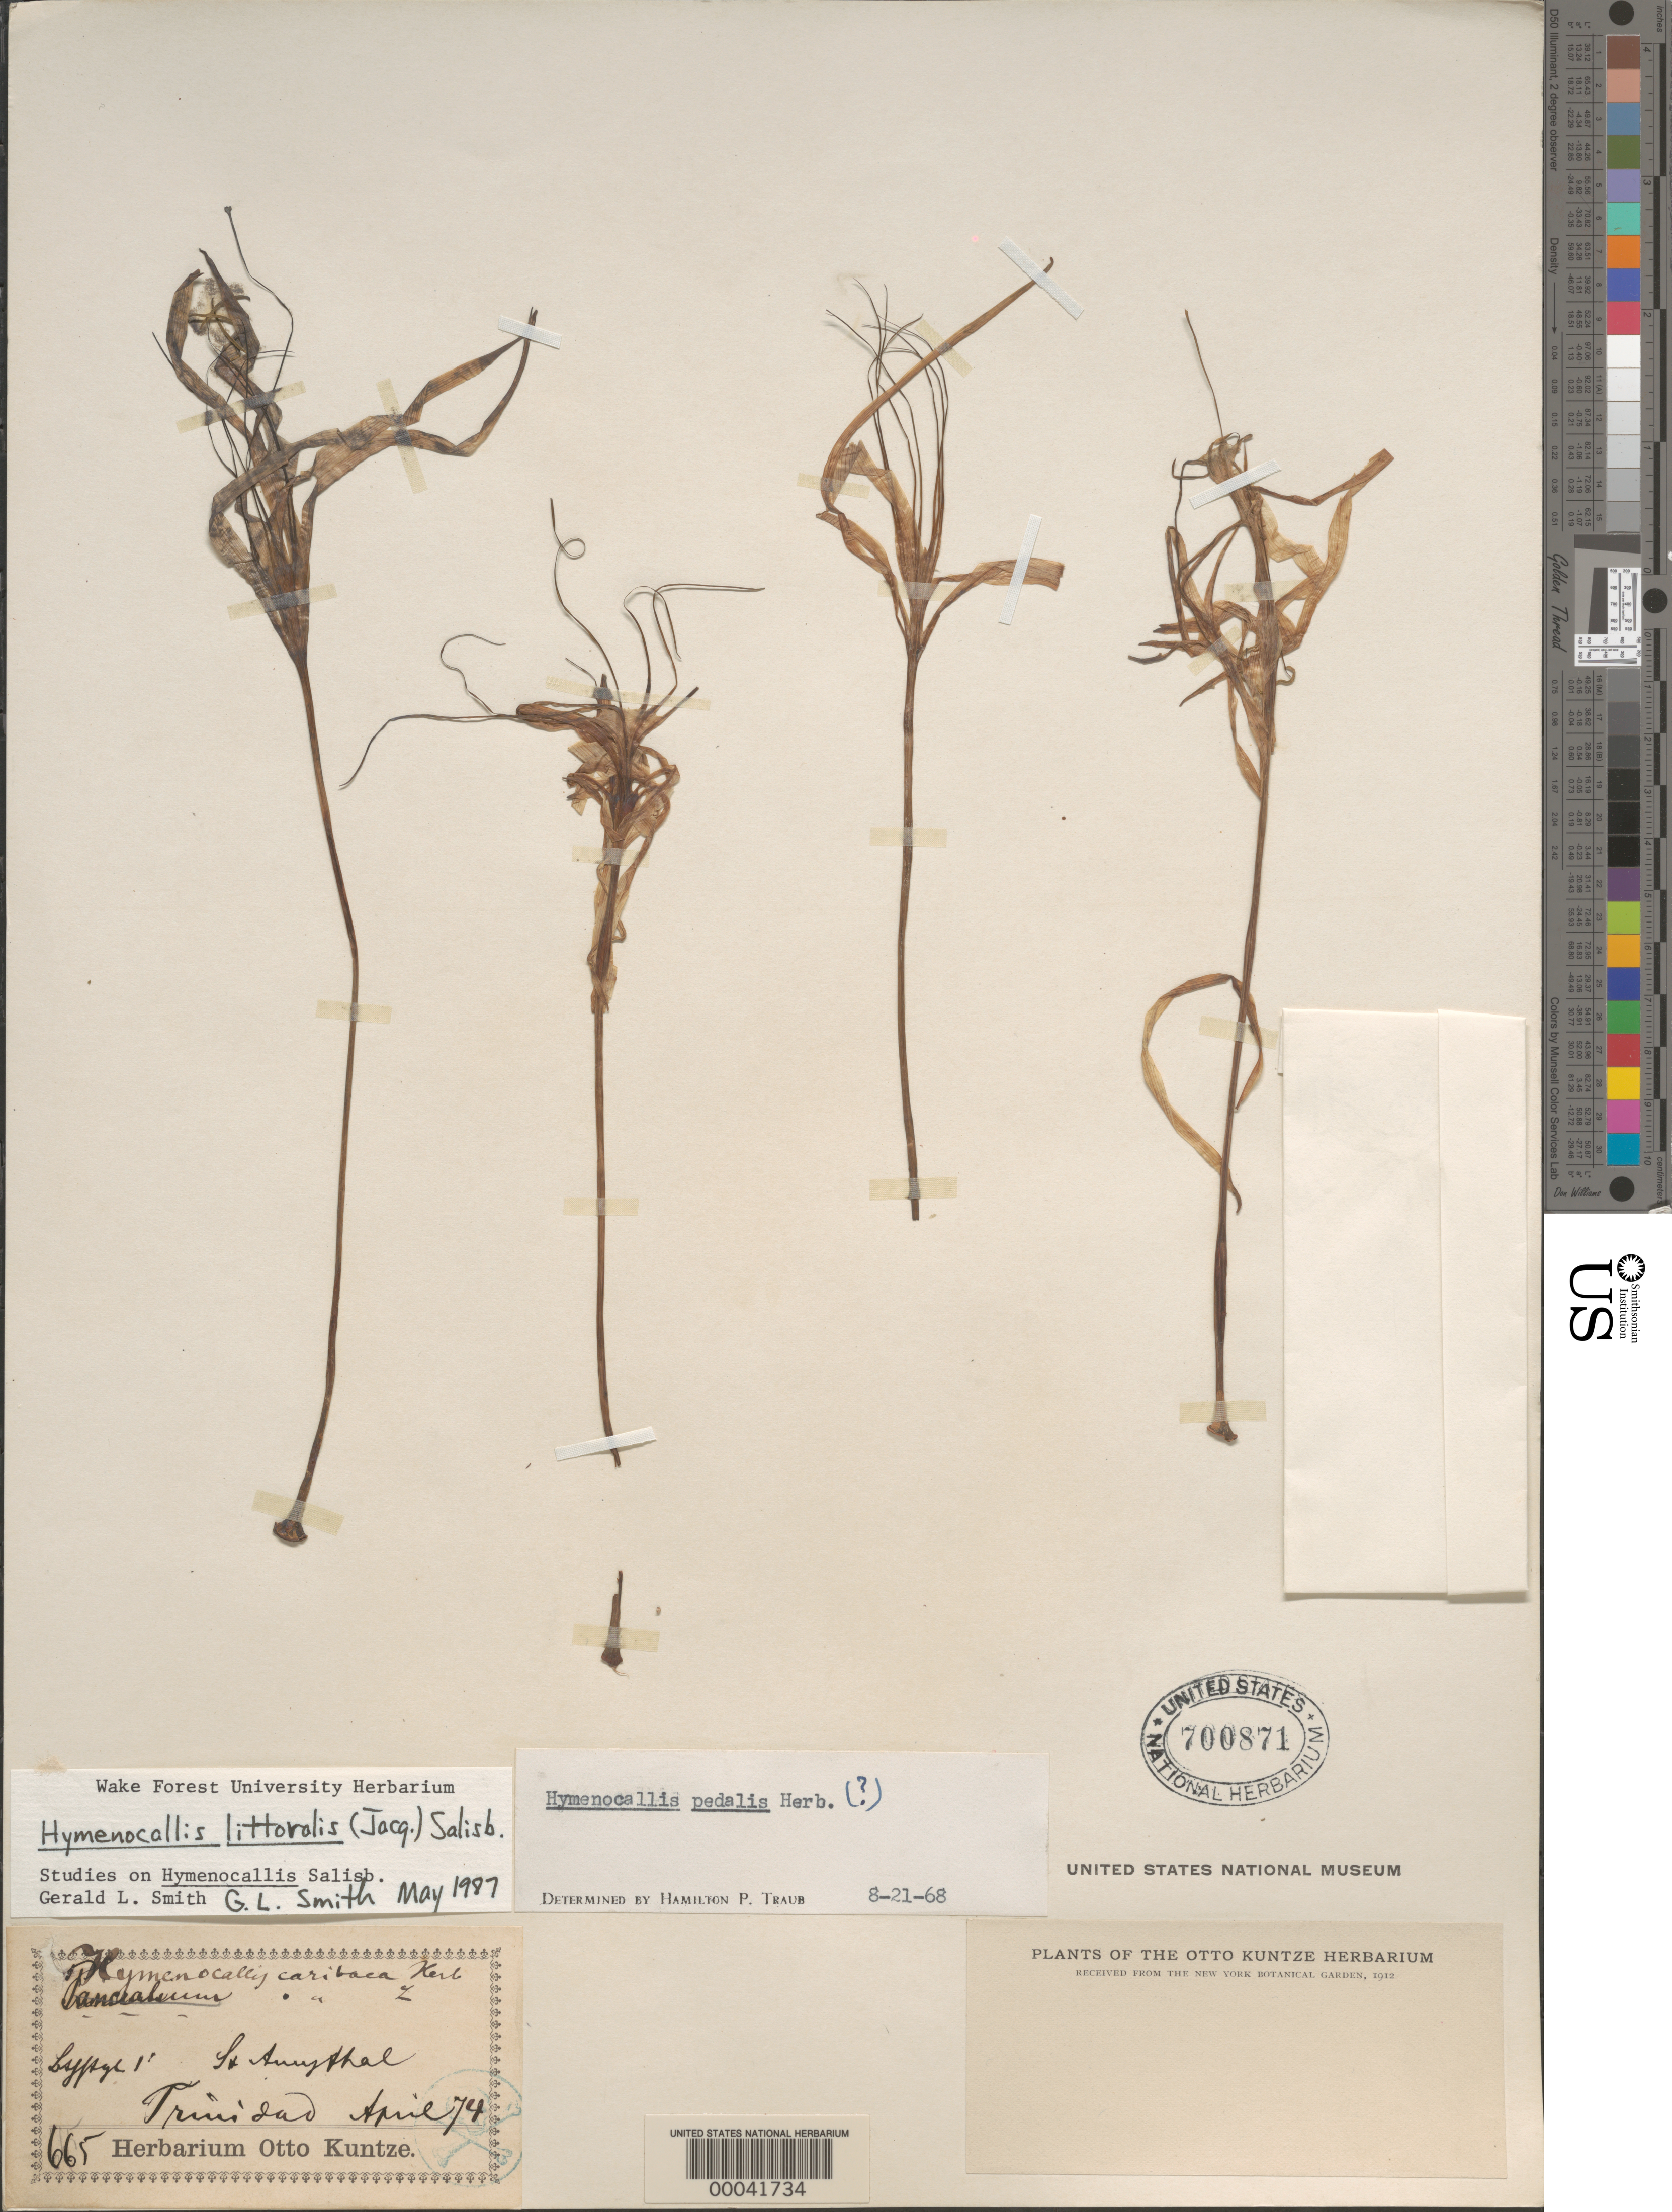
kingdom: Plantae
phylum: Tracheophyta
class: Liliopsida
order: Asparagales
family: Amaryllidaceae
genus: Hymenocallis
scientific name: Hymenocallis littoralis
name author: (Jacq.) Salisb.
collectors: ex herb. Otto Kuntze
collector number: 665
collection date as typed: Transcribed d/m/y: /4/74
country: Trinidad and Tobago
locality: Trinidad. St. Annsthal.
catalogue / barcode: US 700871